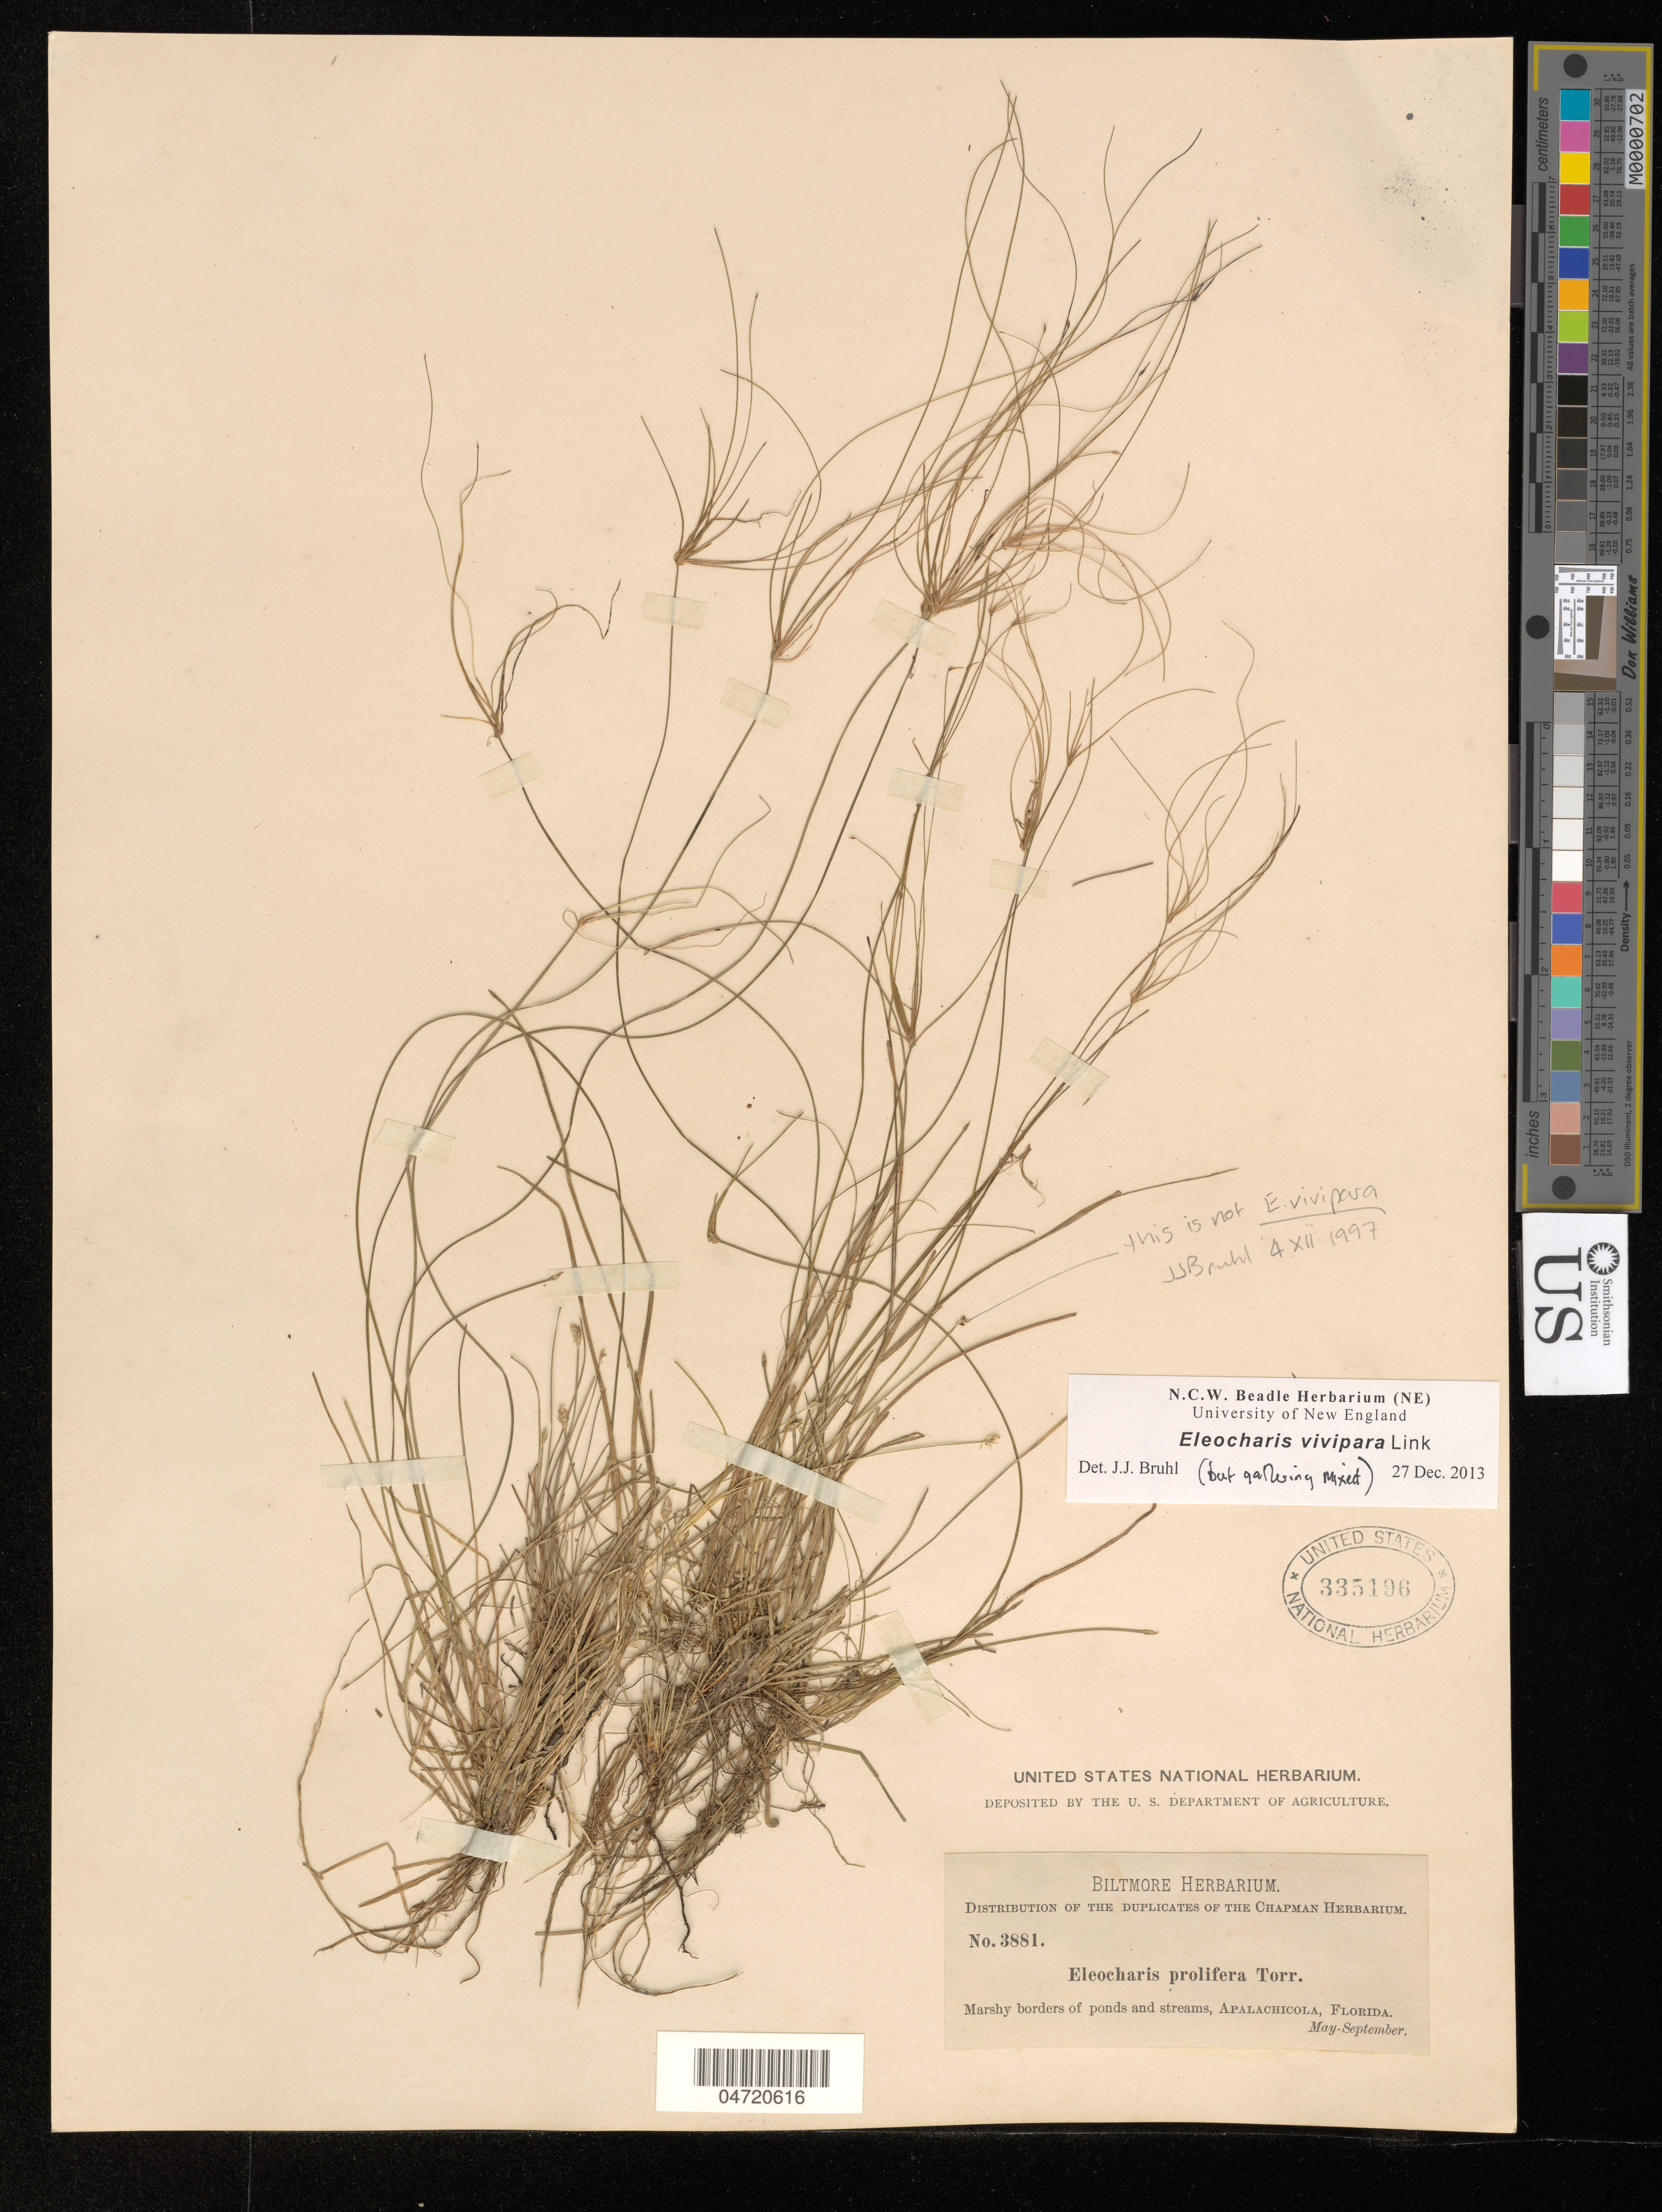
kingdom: Plantae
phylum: Tracheophyta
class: Liliopsida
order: Poales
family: Cyperaceae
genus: Eleocharis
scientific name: Eleocharis vivipara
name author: Link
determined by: Bruhl, J. J., (NE), University of New England (AUSTRALIA)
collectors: Biltmore Herbarium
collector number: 3881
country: United States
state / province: Florida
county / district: Franklin County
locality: Apalachicola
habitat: Marshy borders of ponds and streams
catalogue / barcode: US 335196